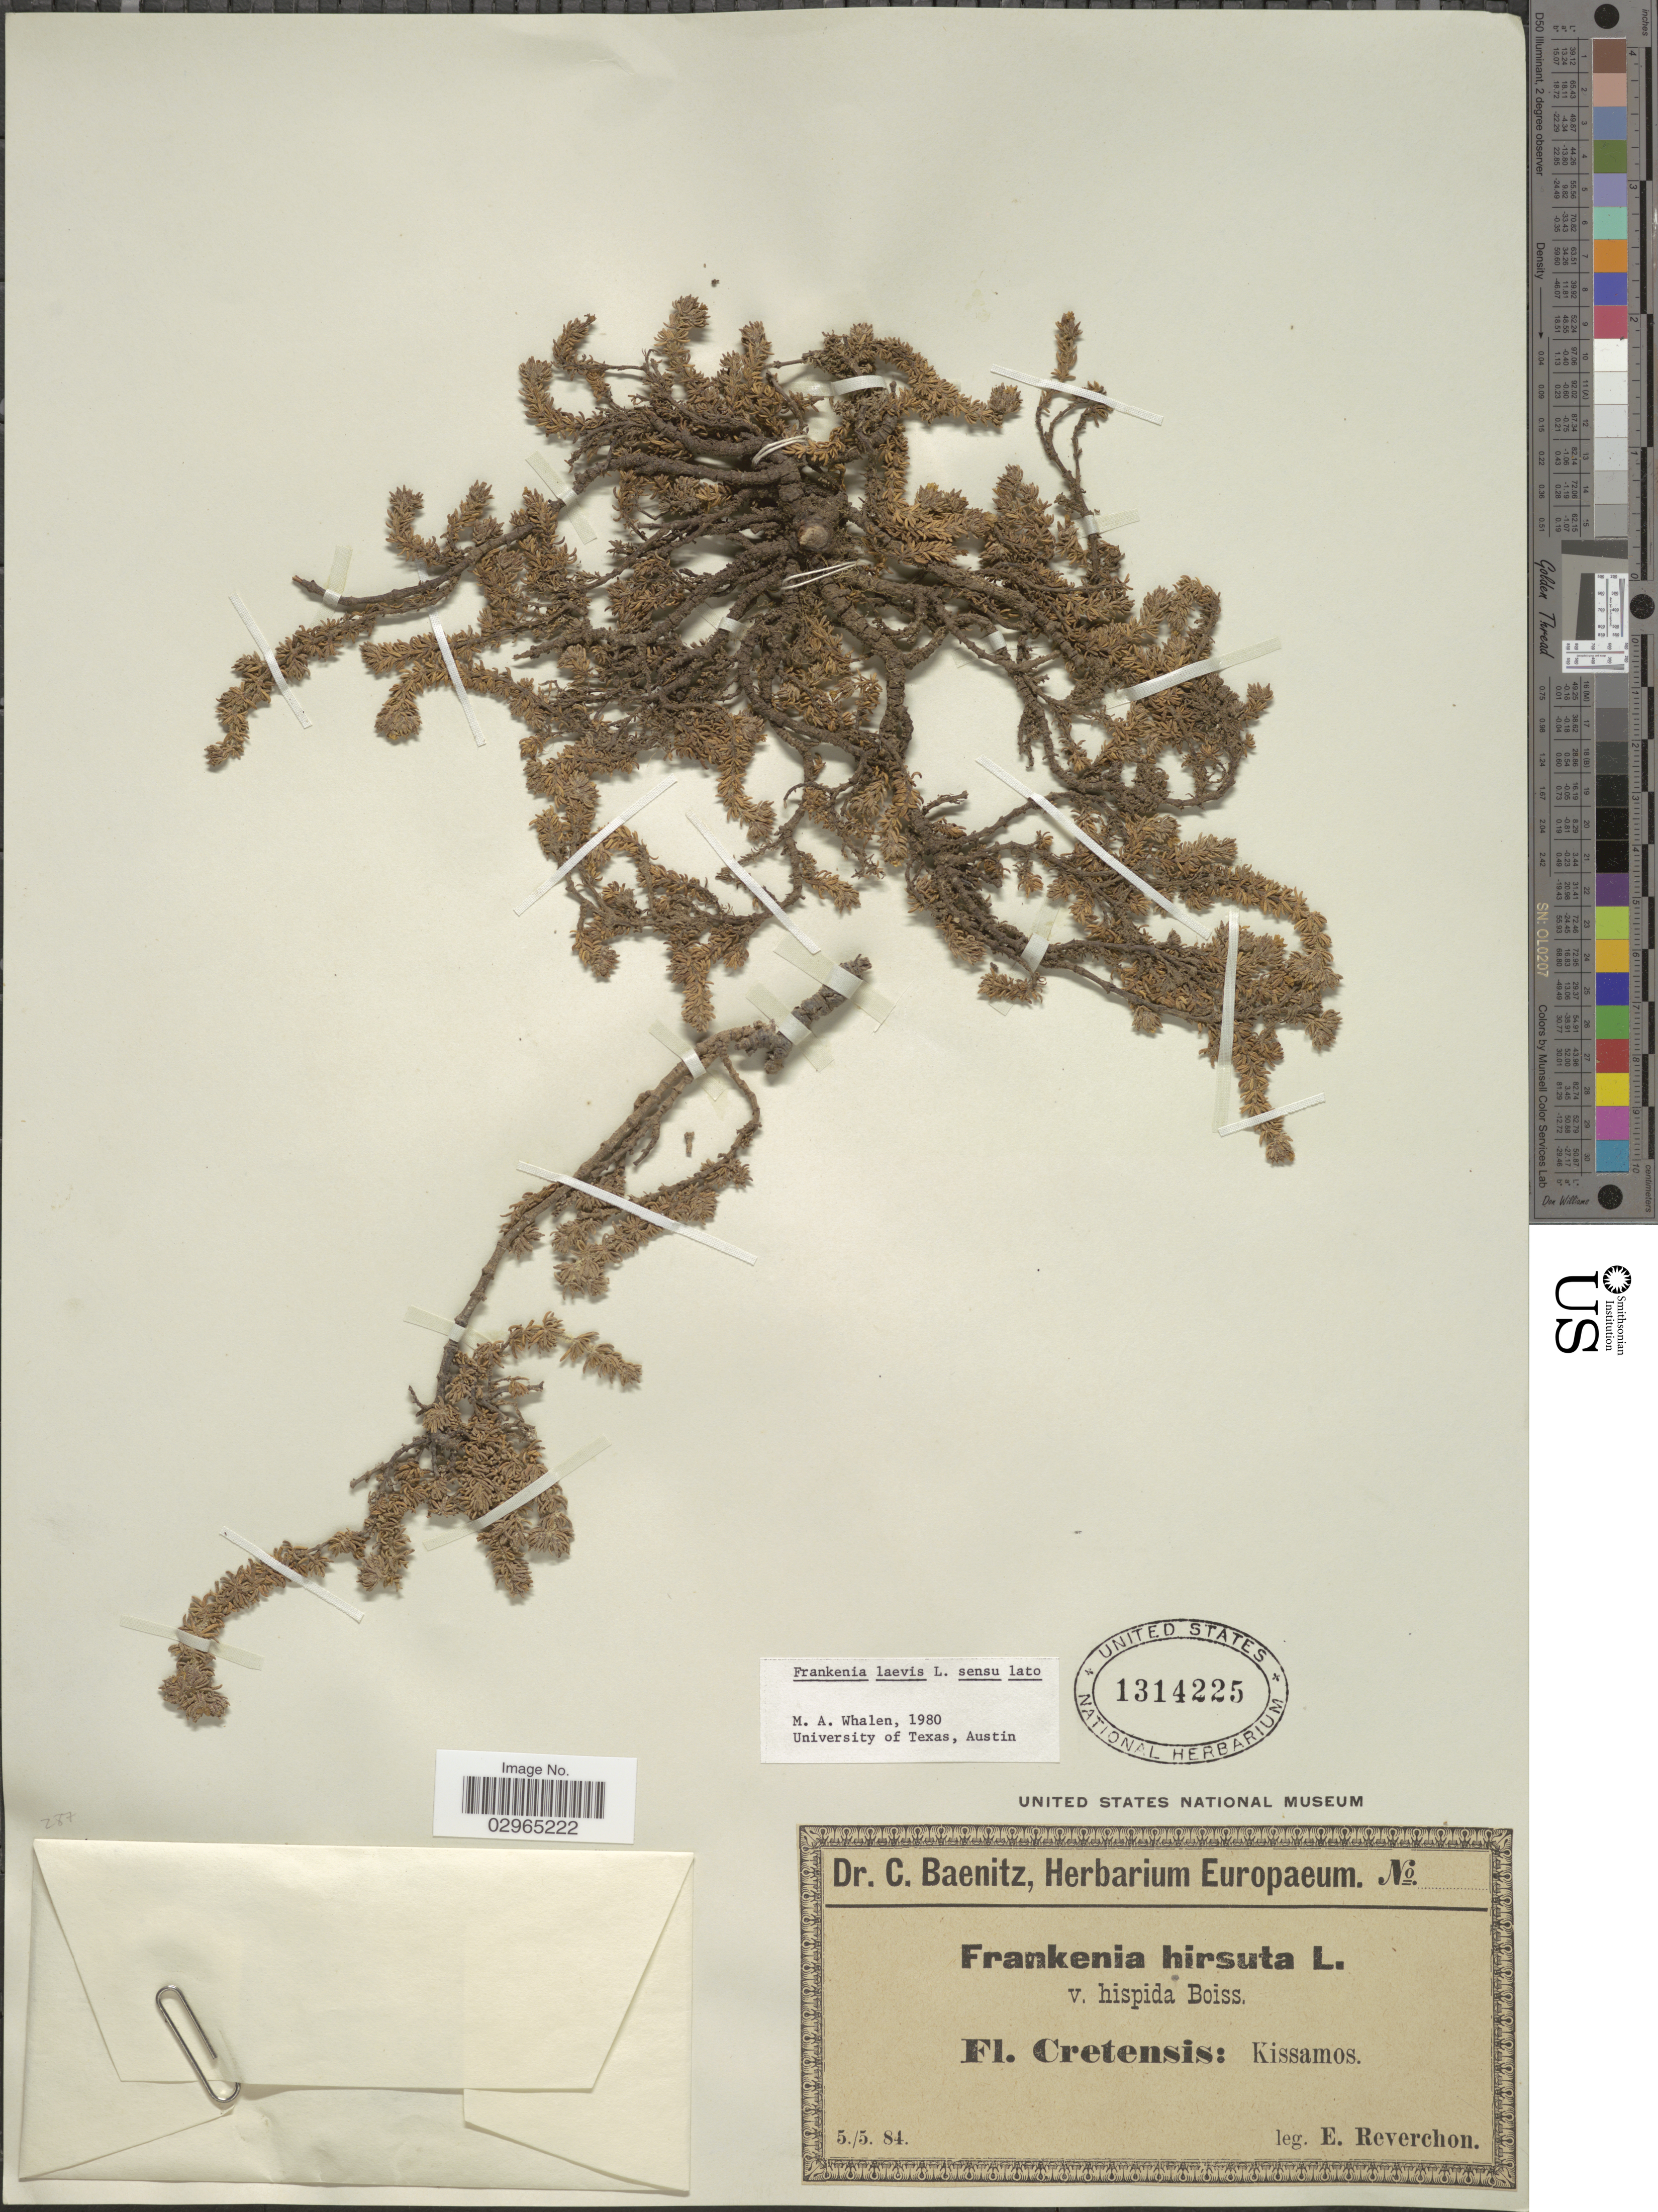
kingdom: Plantae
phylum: Tracheophyta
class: Magnoliopsida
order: Caryophyllales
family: Frankeniaceae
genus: Frankenia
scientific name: Frankenia laevis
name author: L.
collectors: E. Reverchon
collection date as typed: Transcribed d/m/y: 5/5/84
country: Greece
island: Crete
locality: Fl. Cretensis: Kissamos.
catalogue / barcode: US 1314225